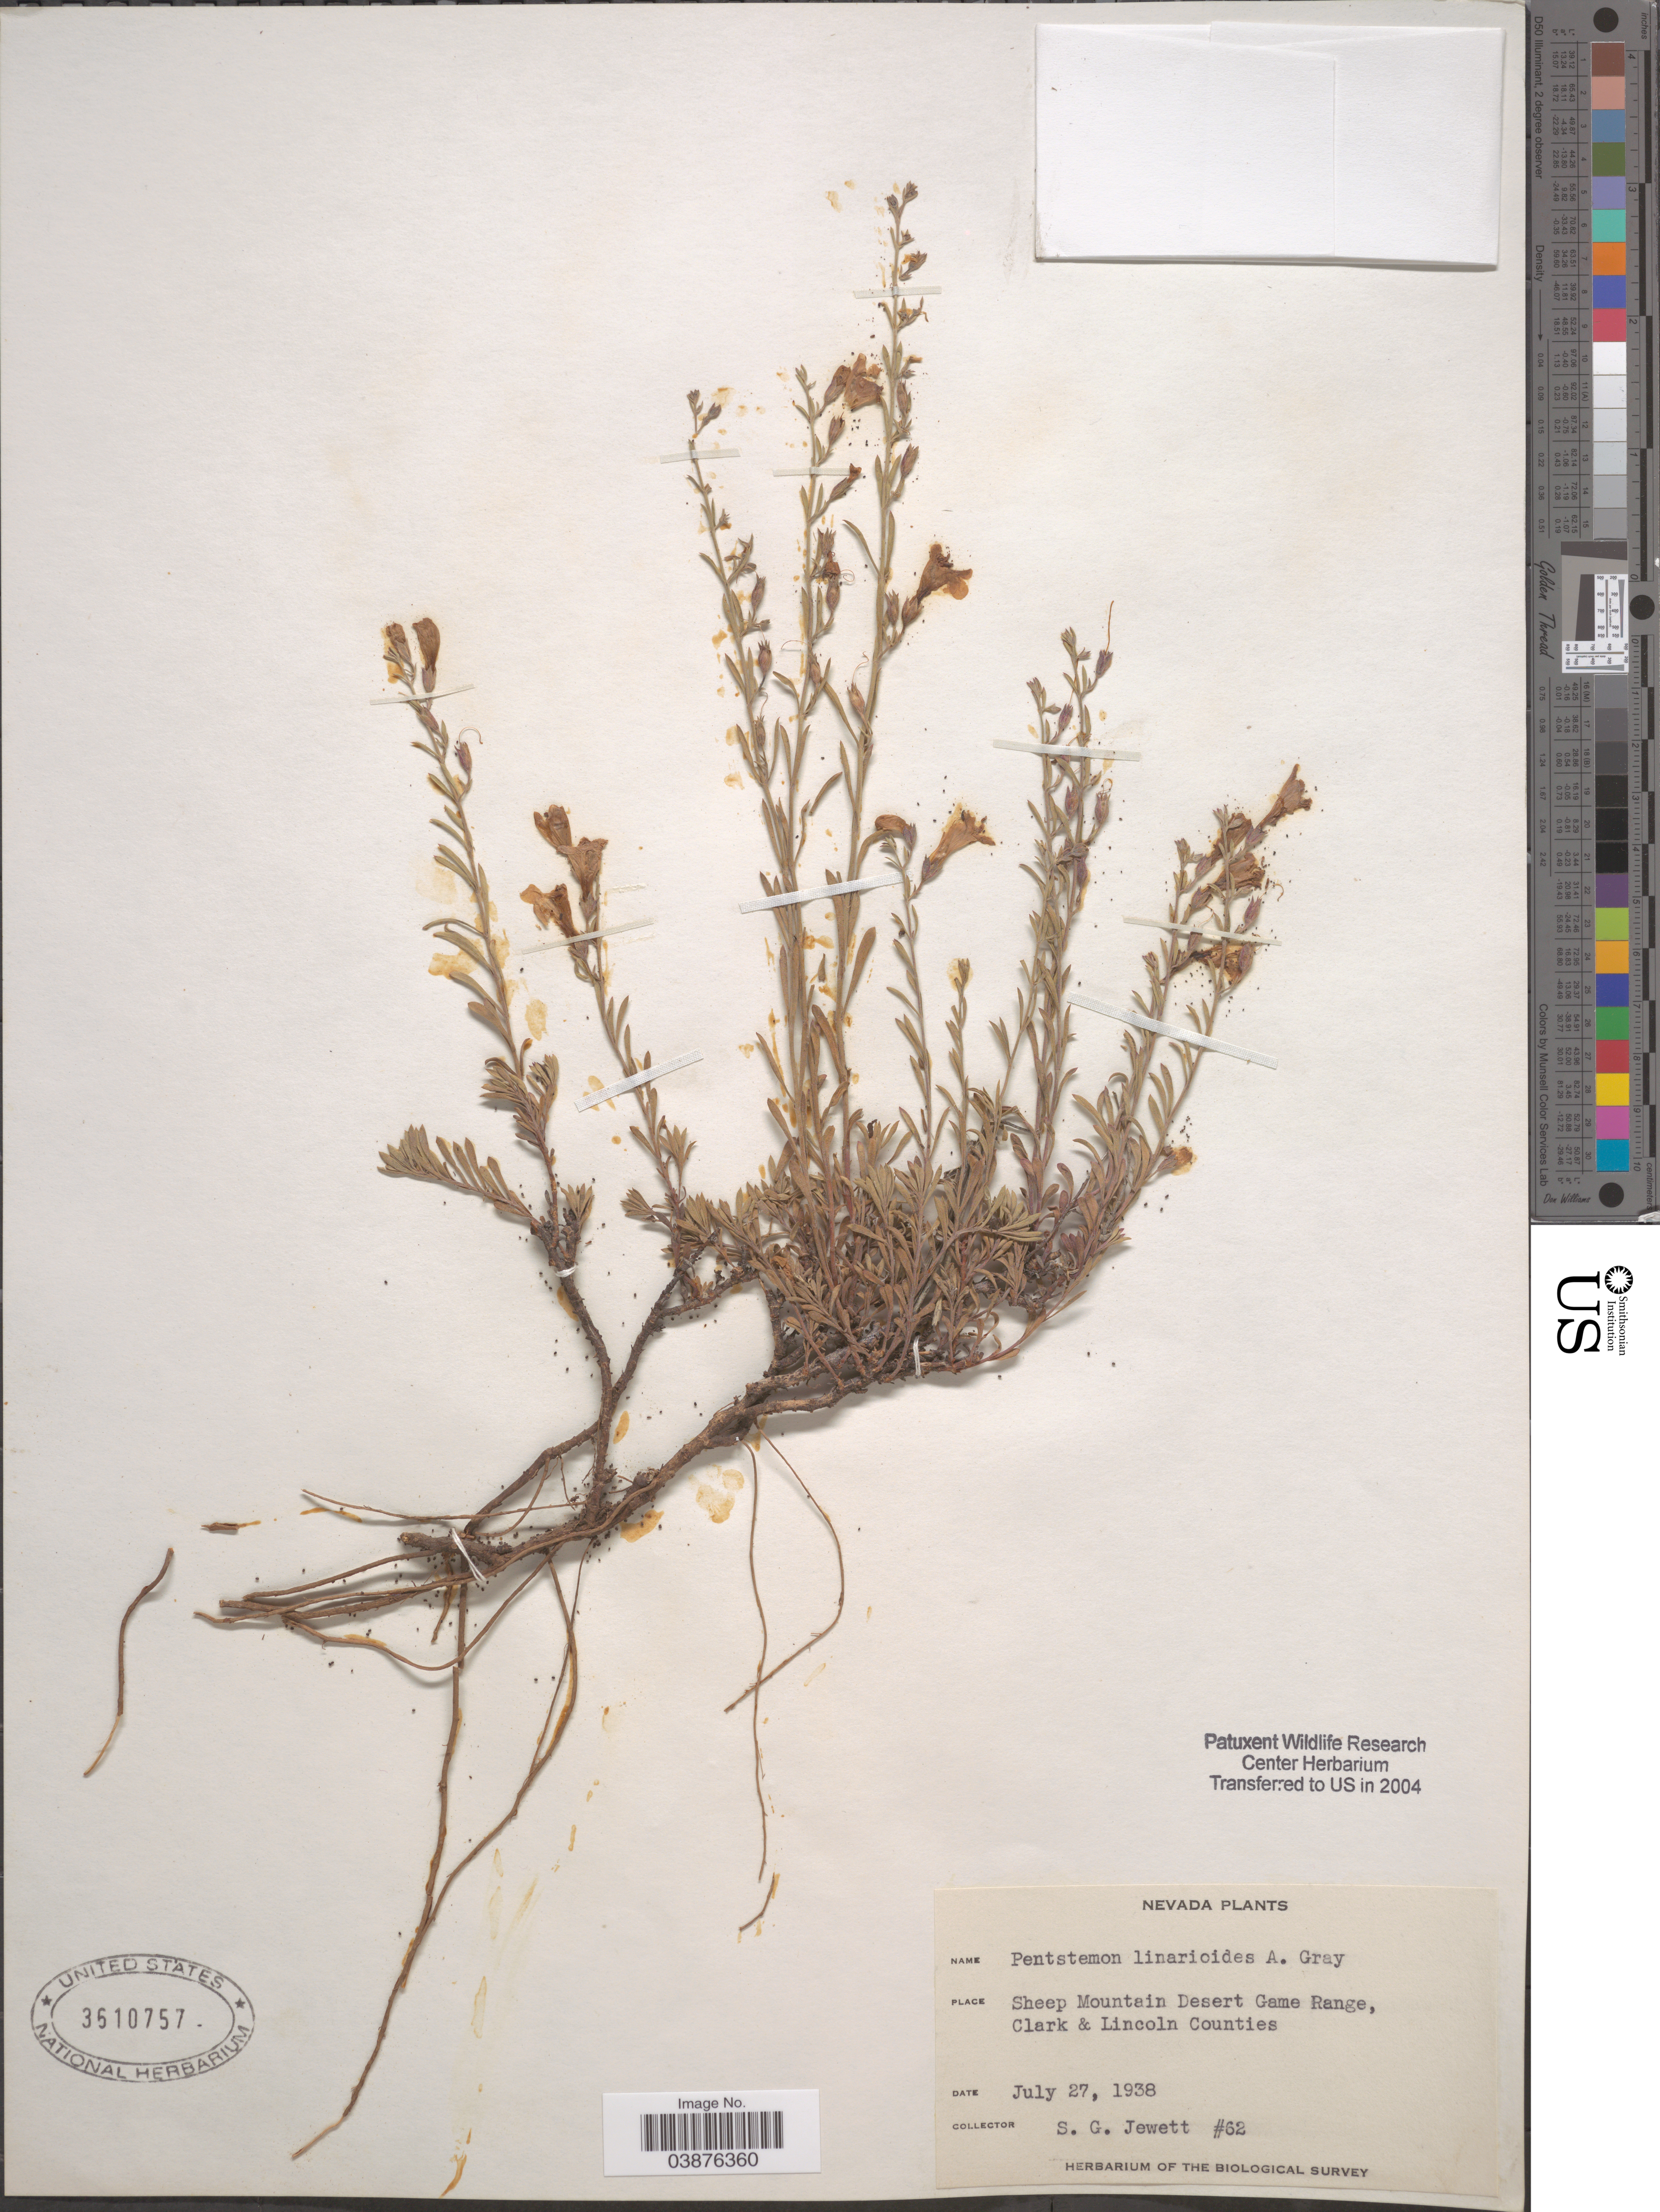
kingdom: Plantae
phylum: Tracheophyta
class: Magnoliopsida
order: Lamiales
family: Plantaginaceae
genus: Penstemon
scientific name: Penstemon linarioides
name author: A. Gray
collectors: S. Jewett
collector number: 62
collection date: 1938-07-27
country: United States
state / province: Nevada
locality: Sheep Mountain Desert Game Range, Clark & Lincoln Counties.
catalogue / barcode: US 3610757